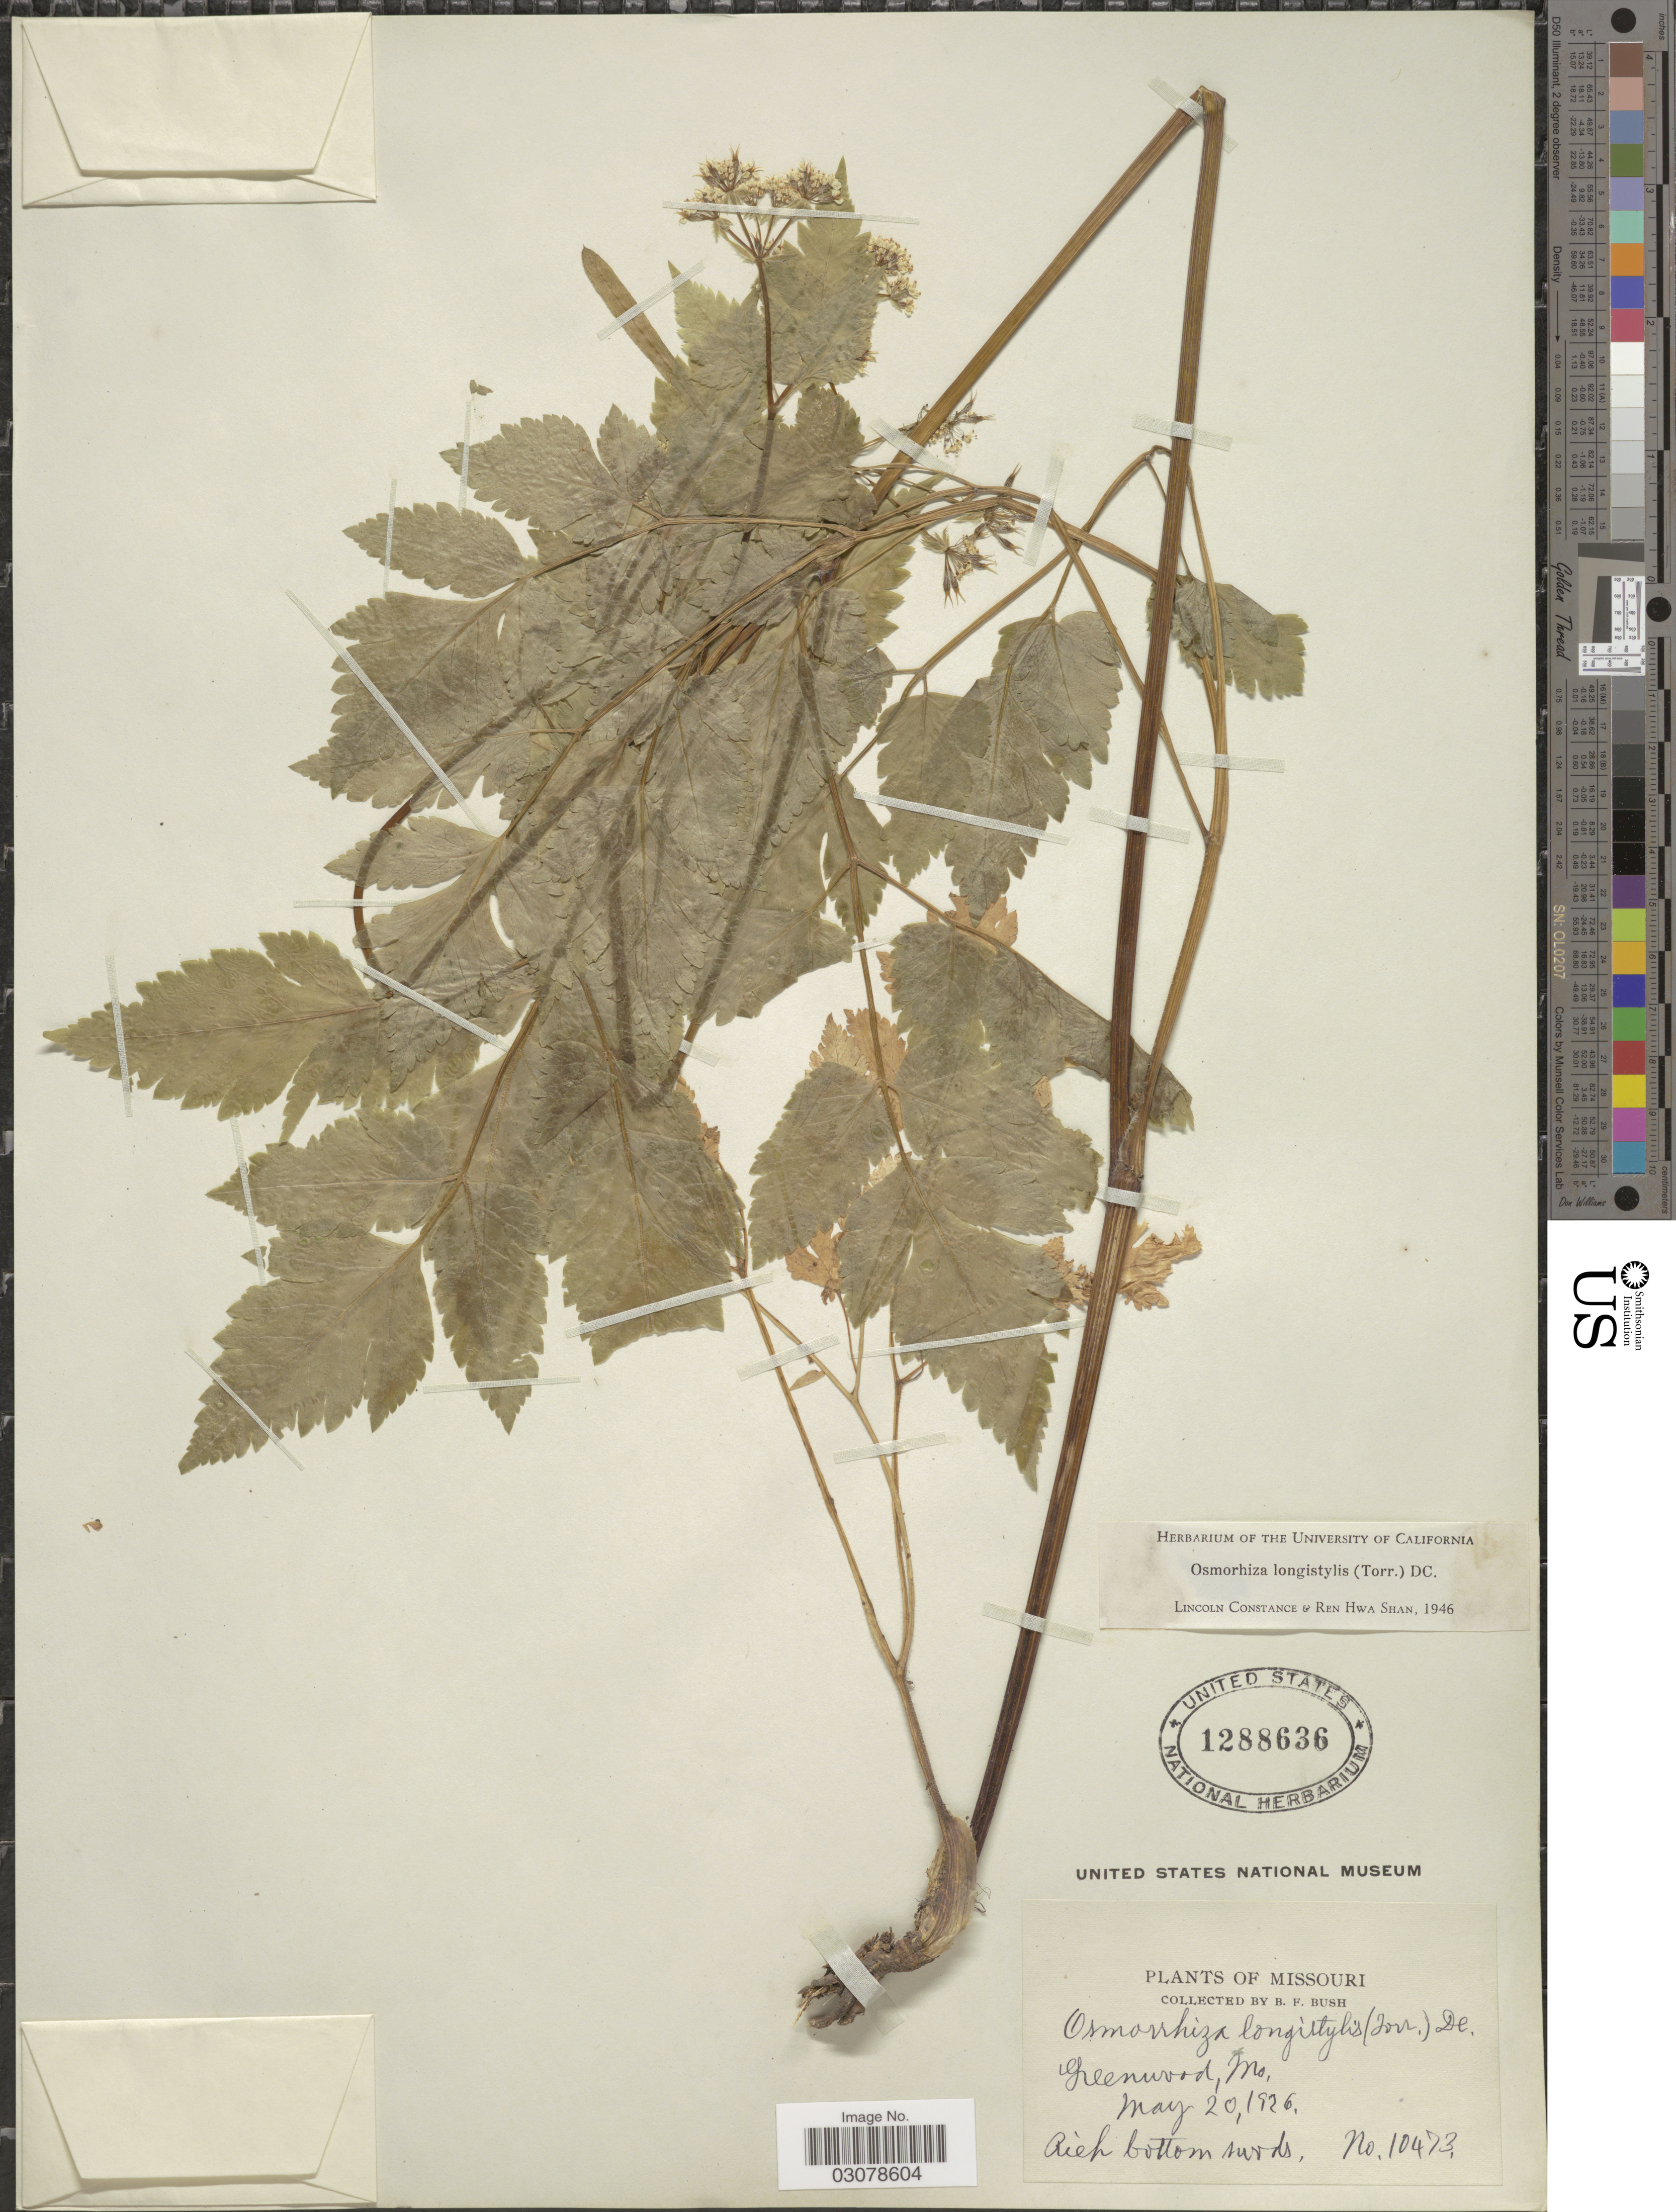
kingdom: Plantae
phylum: Tracheophyta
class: Magnoliopsida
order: Apiales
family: Apiaceae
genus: Osmorhiza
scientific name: Osmorhiza longistylis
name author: (Torr.) DC.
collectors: B. F. Bush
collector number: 10473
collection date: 1926-05-20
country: United States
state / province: Missouri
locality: Greenwood.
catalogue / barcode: US 1288636